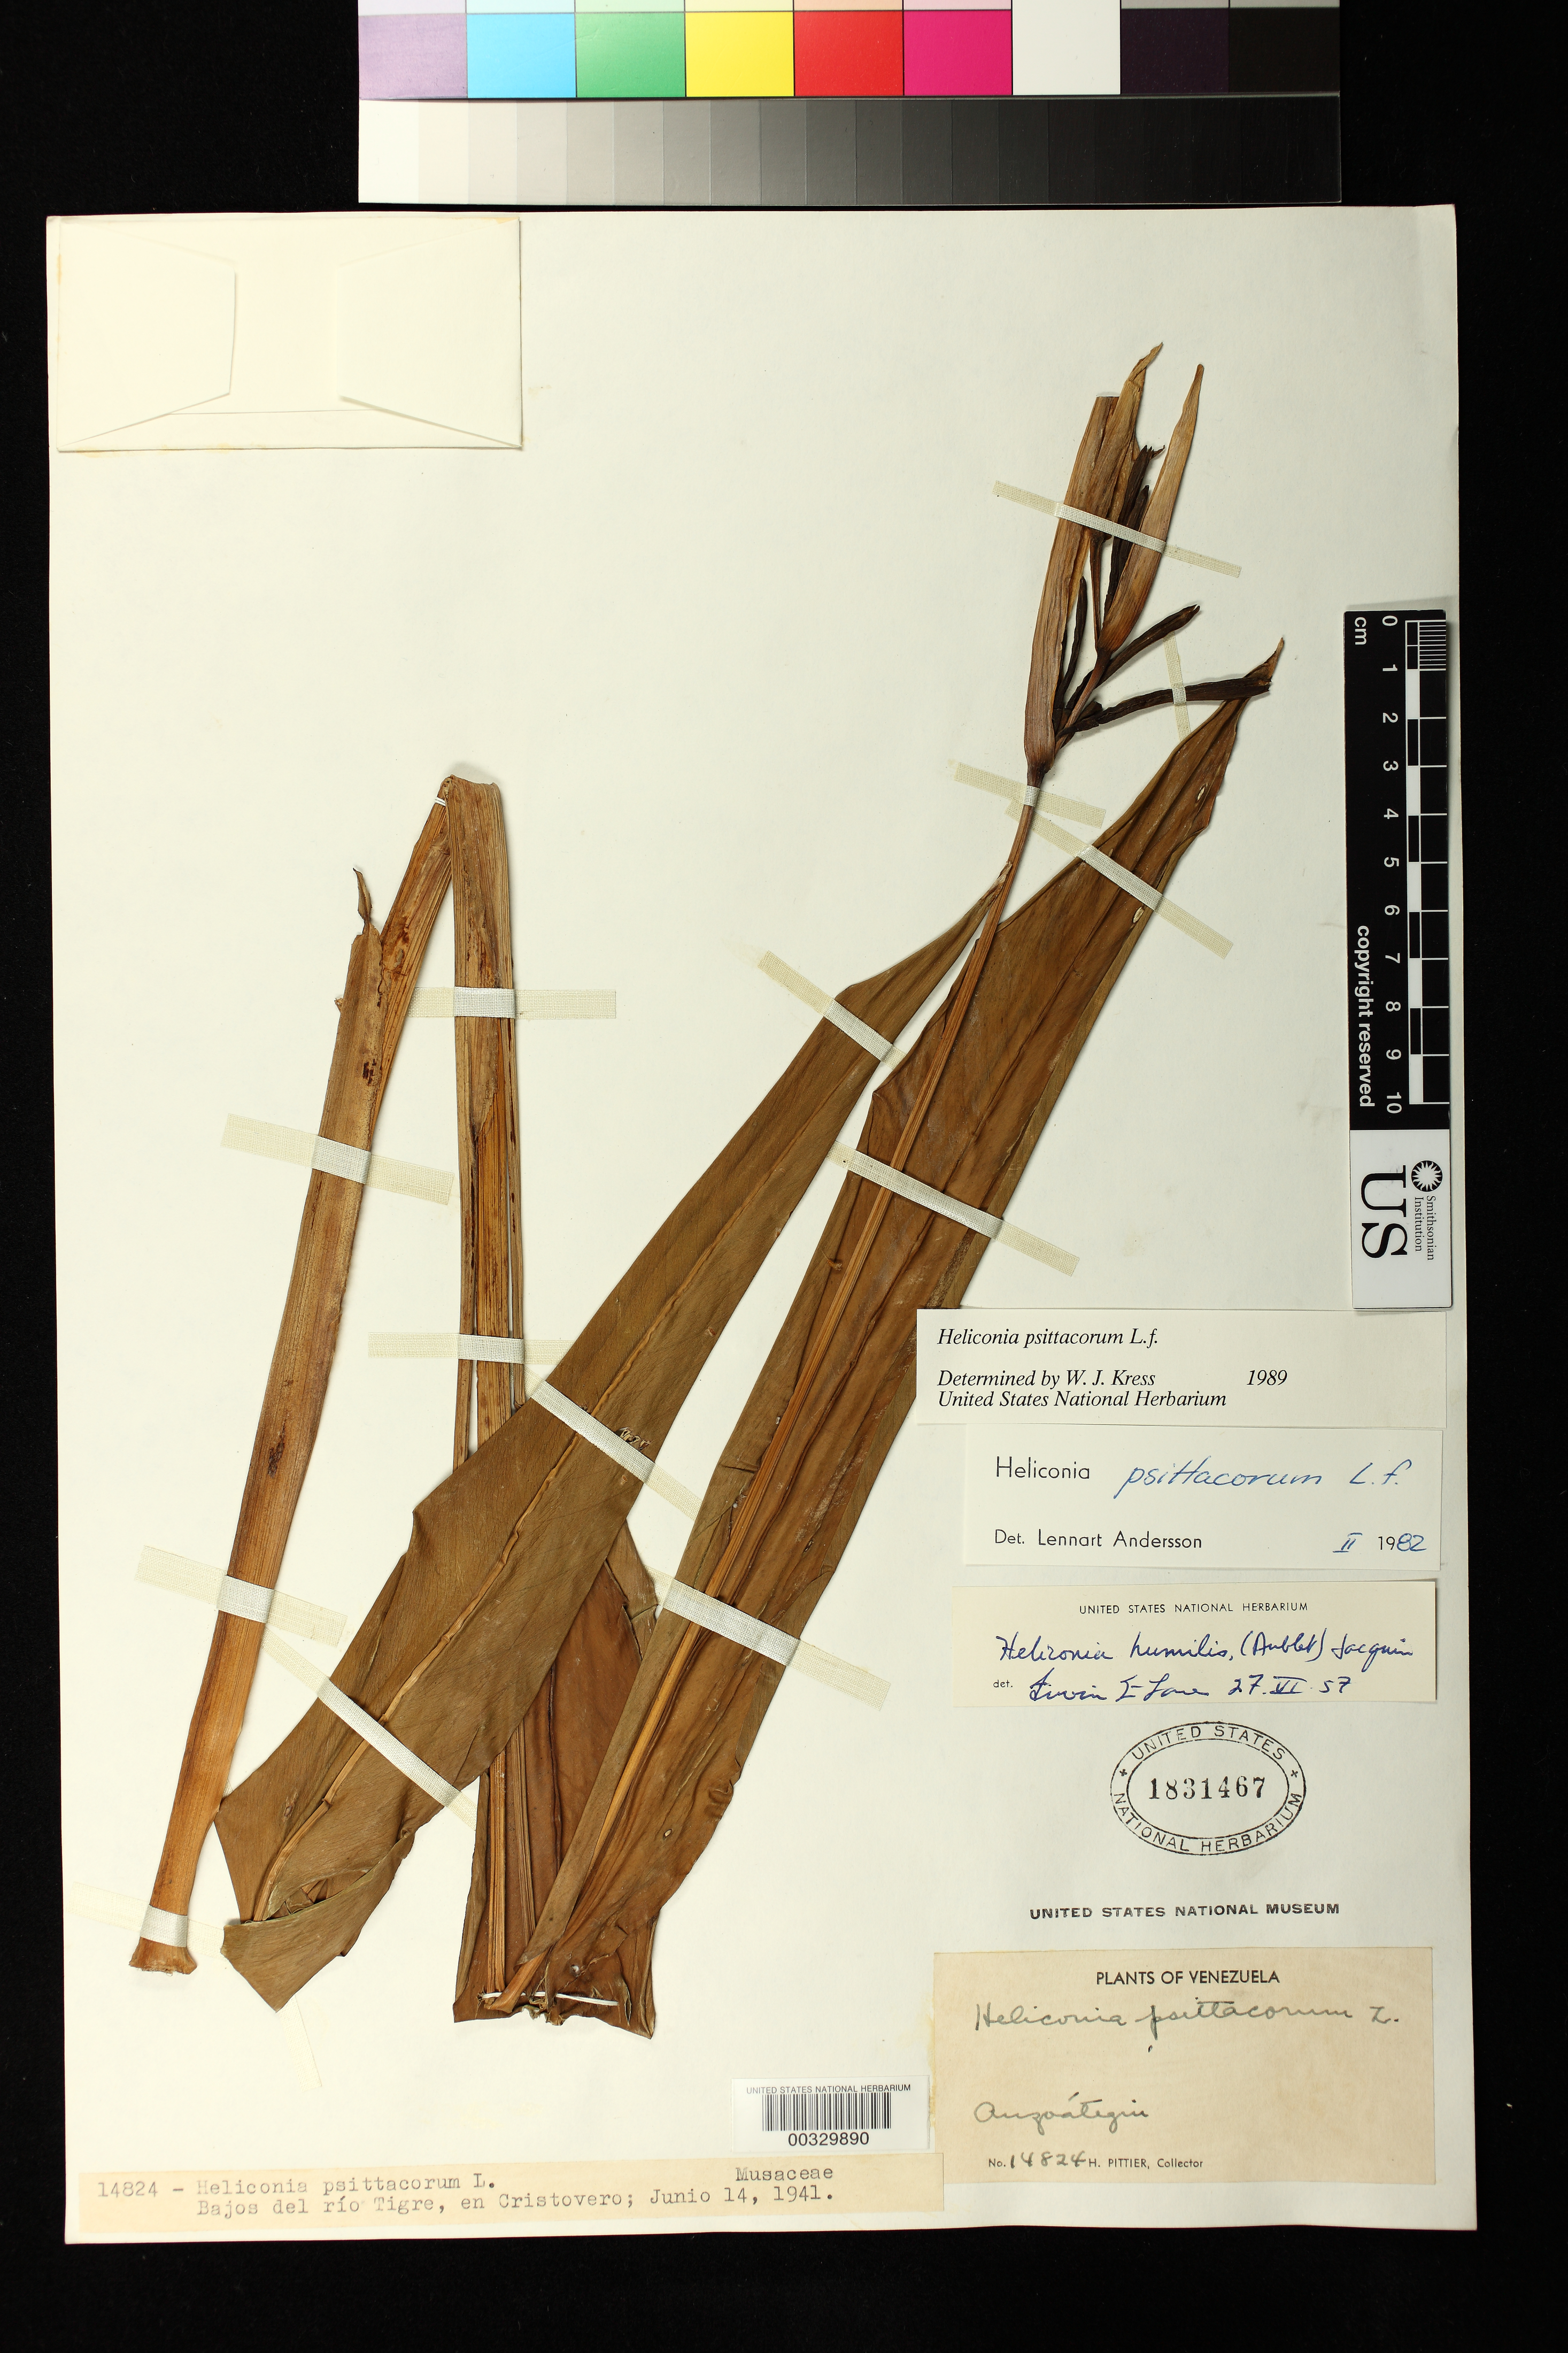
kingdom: Plantae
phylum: Tracheophyta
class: Liliopsida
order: Zingiberales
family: Heliconiaceae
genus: Heliconia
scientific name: Heliconia psittacorum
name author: L. f.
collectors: H. F. Pittier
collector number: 14824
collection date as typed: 14 Jun 1941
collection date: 1941-06-14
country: Venezuela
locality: Auzoategui, bajos del rio tigre, in cristovero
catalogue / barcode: US 1831467